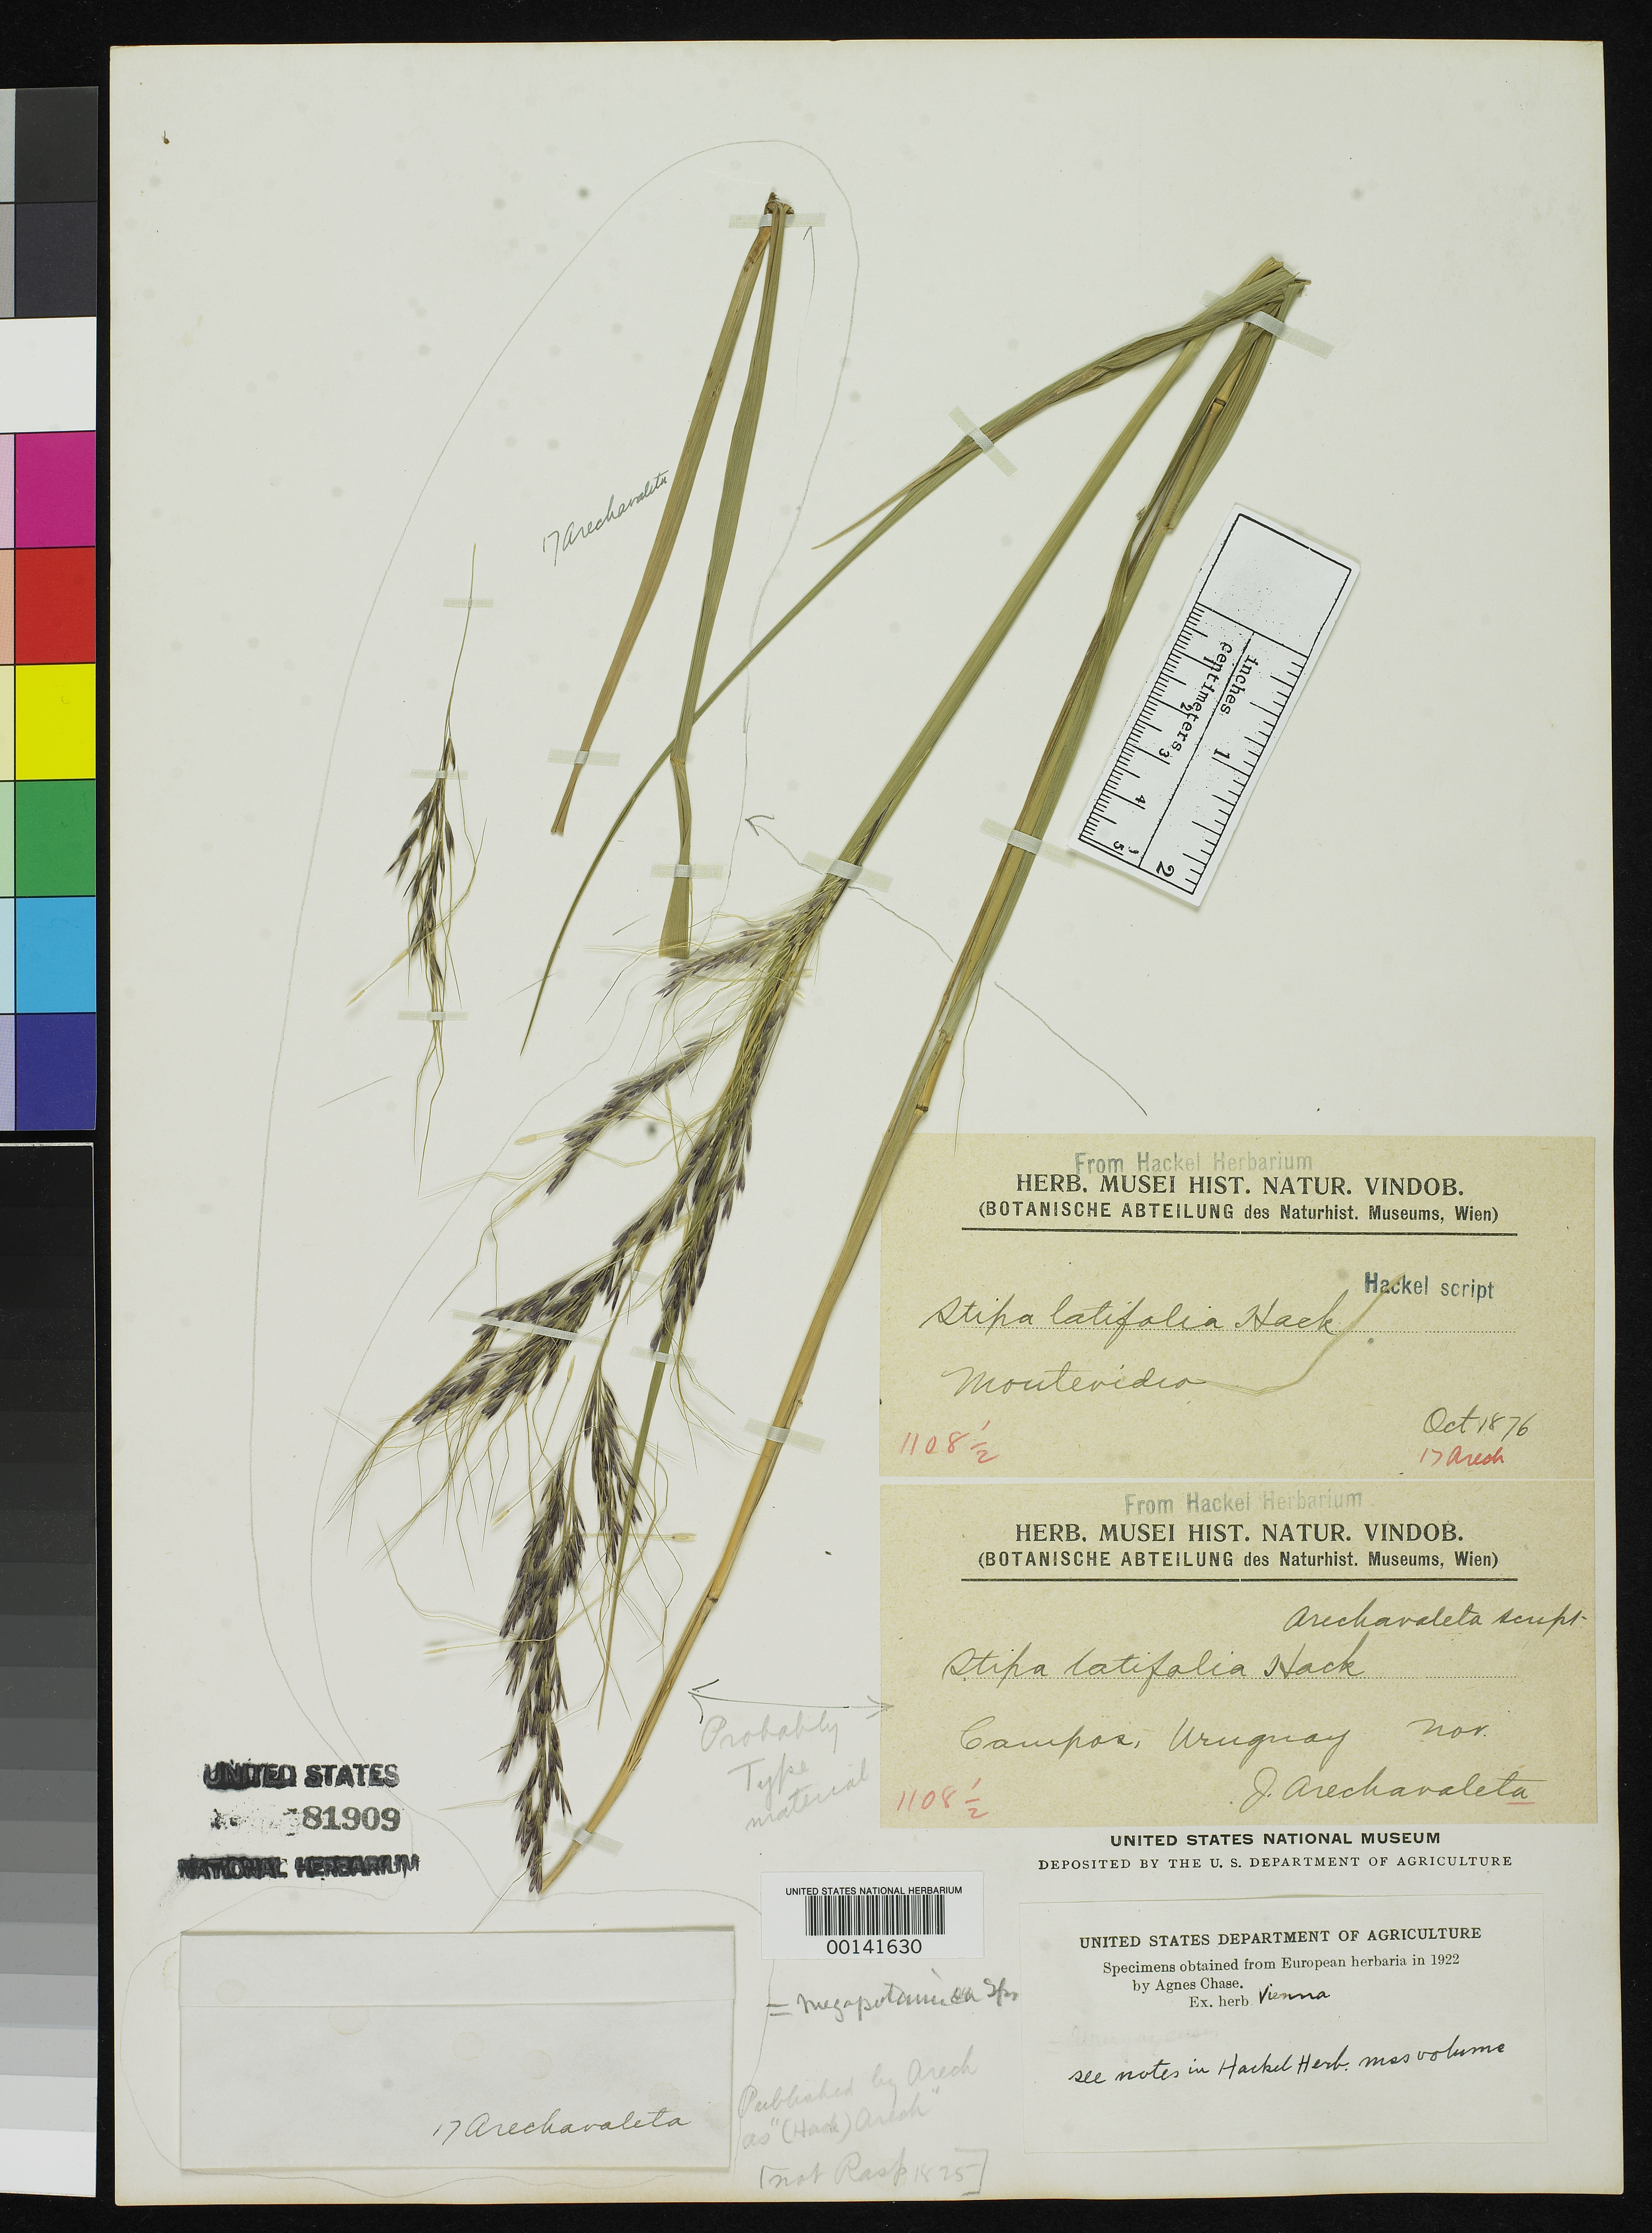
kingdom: Plantae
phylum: Tracheophyta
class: Liliopsida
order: Poales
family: Poaceae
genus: Stipa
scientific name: Stipa latifolia Arechav., nom. illeg.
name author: Arechav.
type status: Syntype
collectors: J. Arechavaleta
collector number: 17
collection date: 1876-10/1876-11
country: Uruguay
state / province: Montevideo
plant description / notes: Sheet apparently mounted with multiple elements (Montevideo, Oct. 1876; Campos, "Nov."), including fragmentary material of type specimen(s?) ex herb. Hackel (Vienna).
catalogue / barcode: US 81909